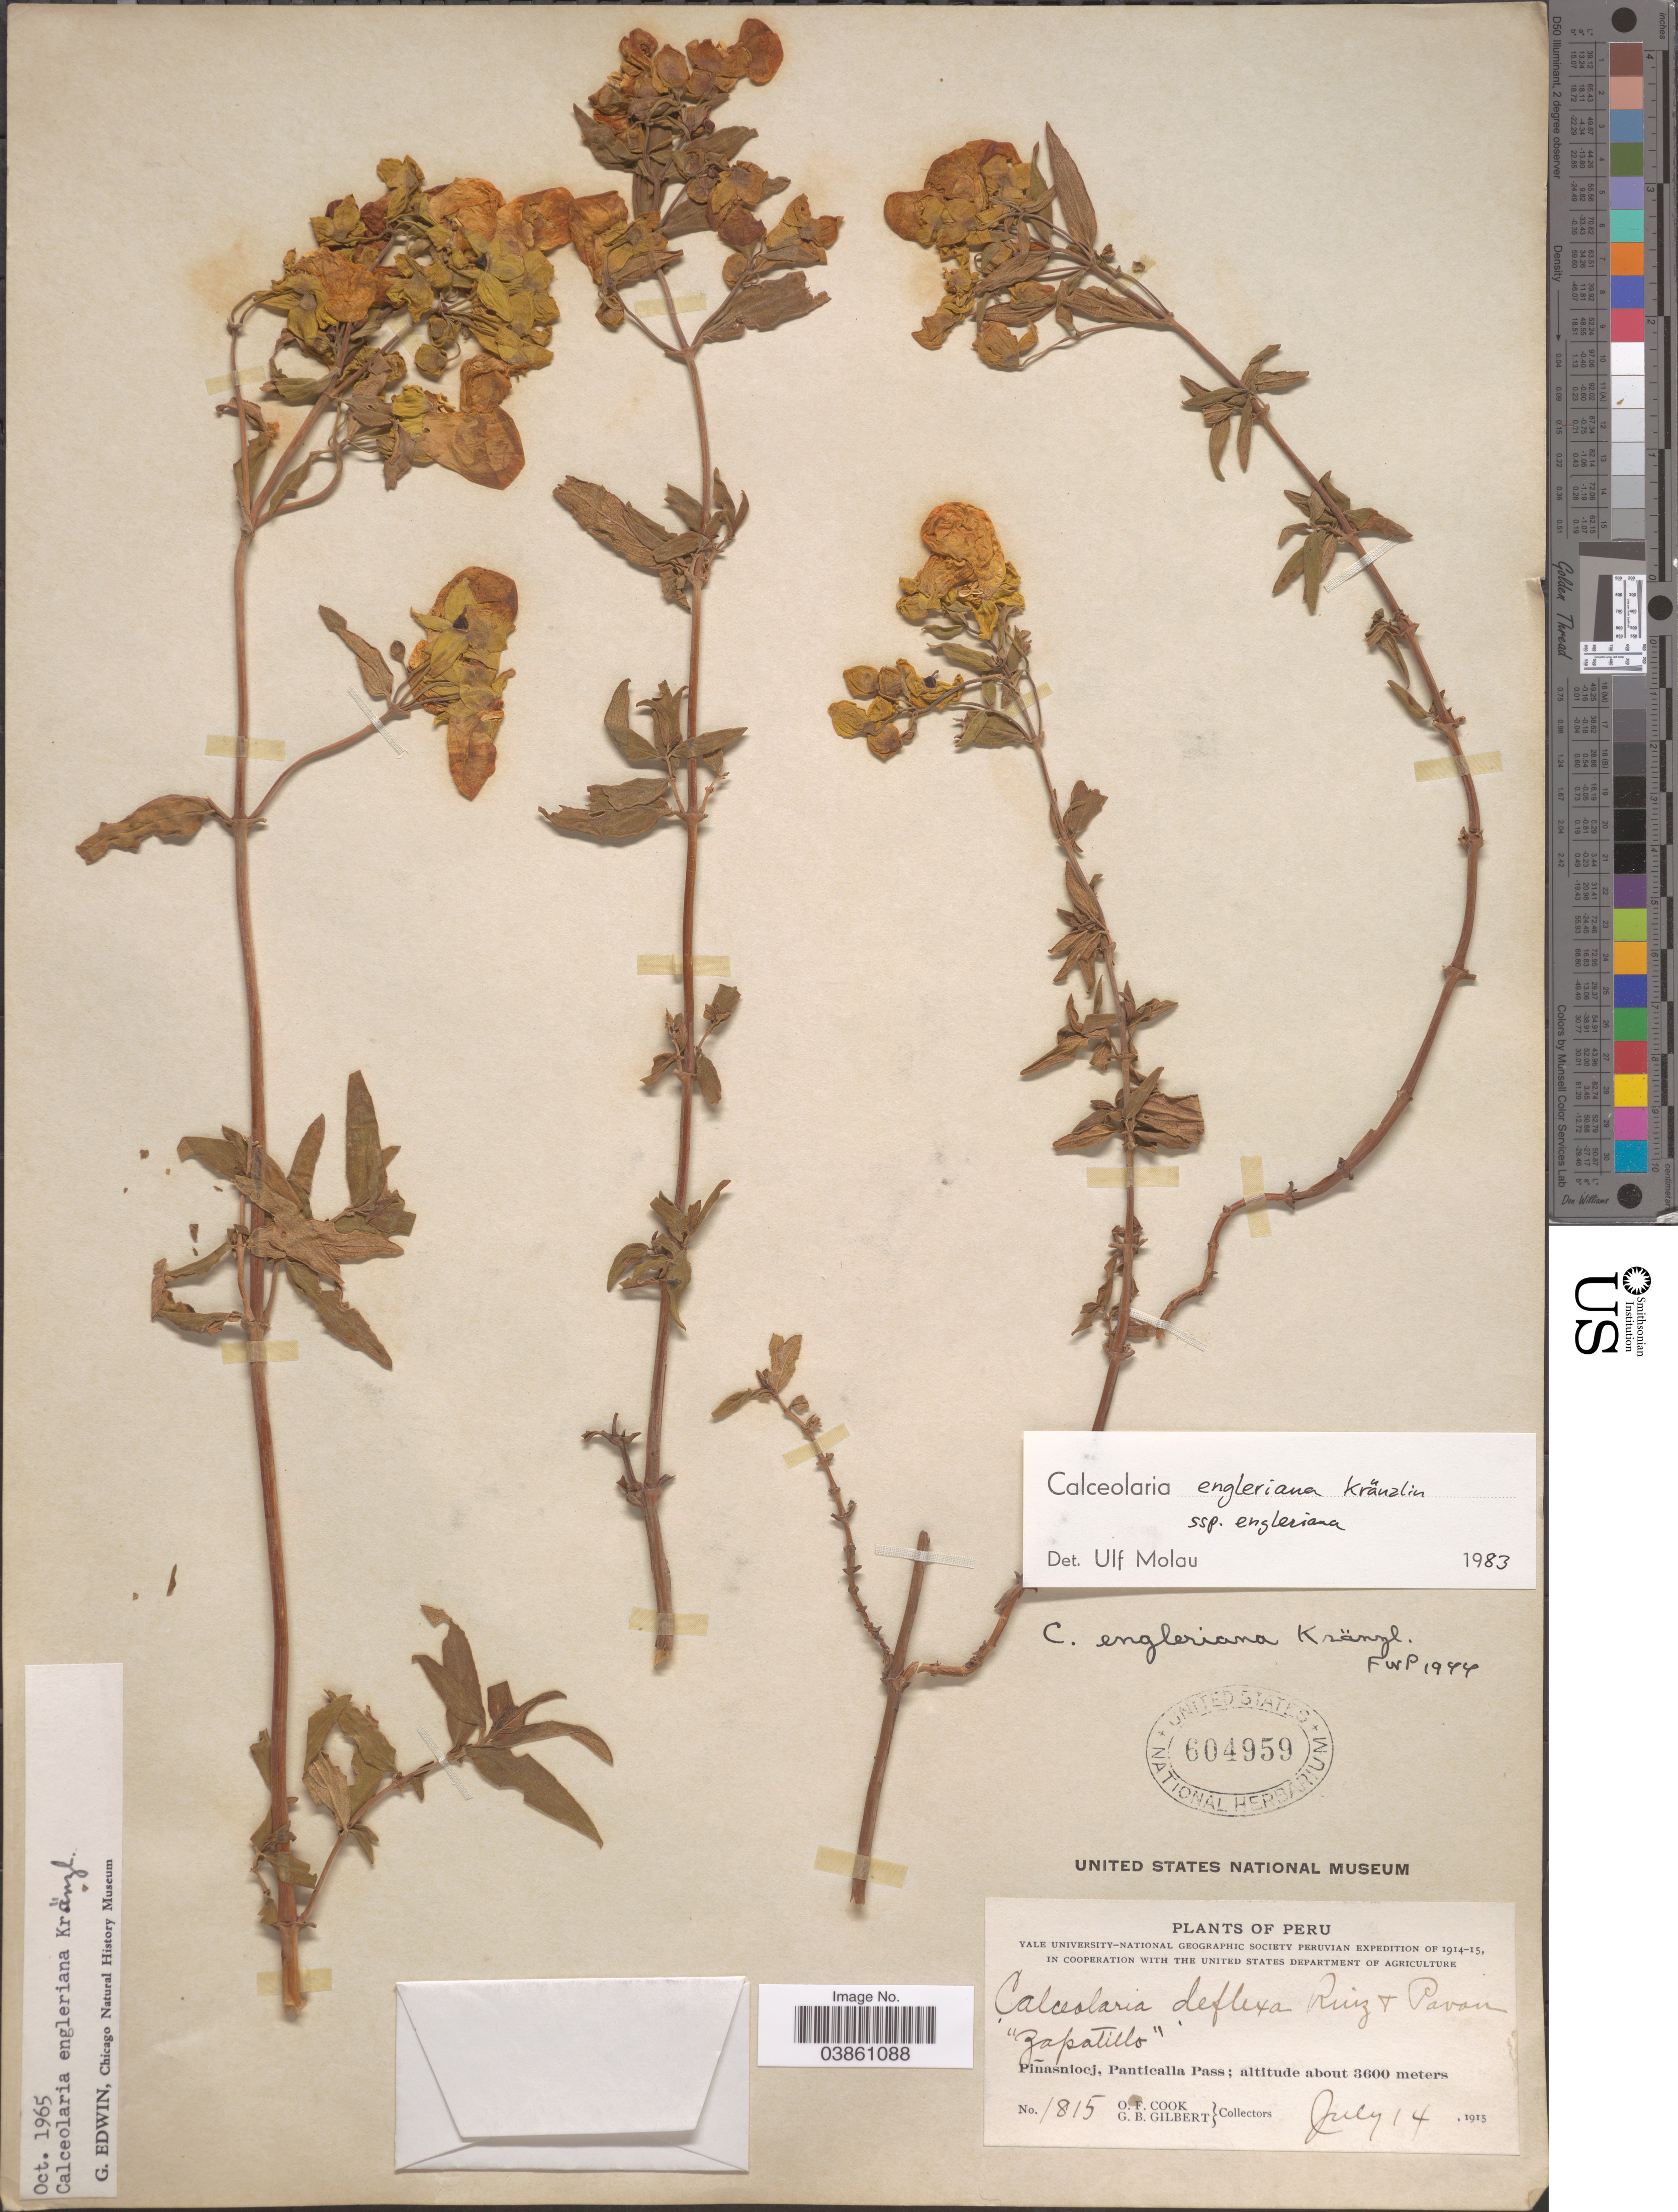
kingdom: Plantae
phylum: Tracheophyta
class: Magnoliopsida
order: Lamiales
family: Calceolariaceae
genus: Calceolaria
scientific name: Calceolaria engleriana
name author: Kraenzl.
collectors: O. F. Cook & G. B. Gilbert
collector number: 1815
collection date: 1915-07-14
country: Peru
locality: Piñasniocj, Panticalla Pass.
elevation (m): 3600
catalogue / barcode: US 604959